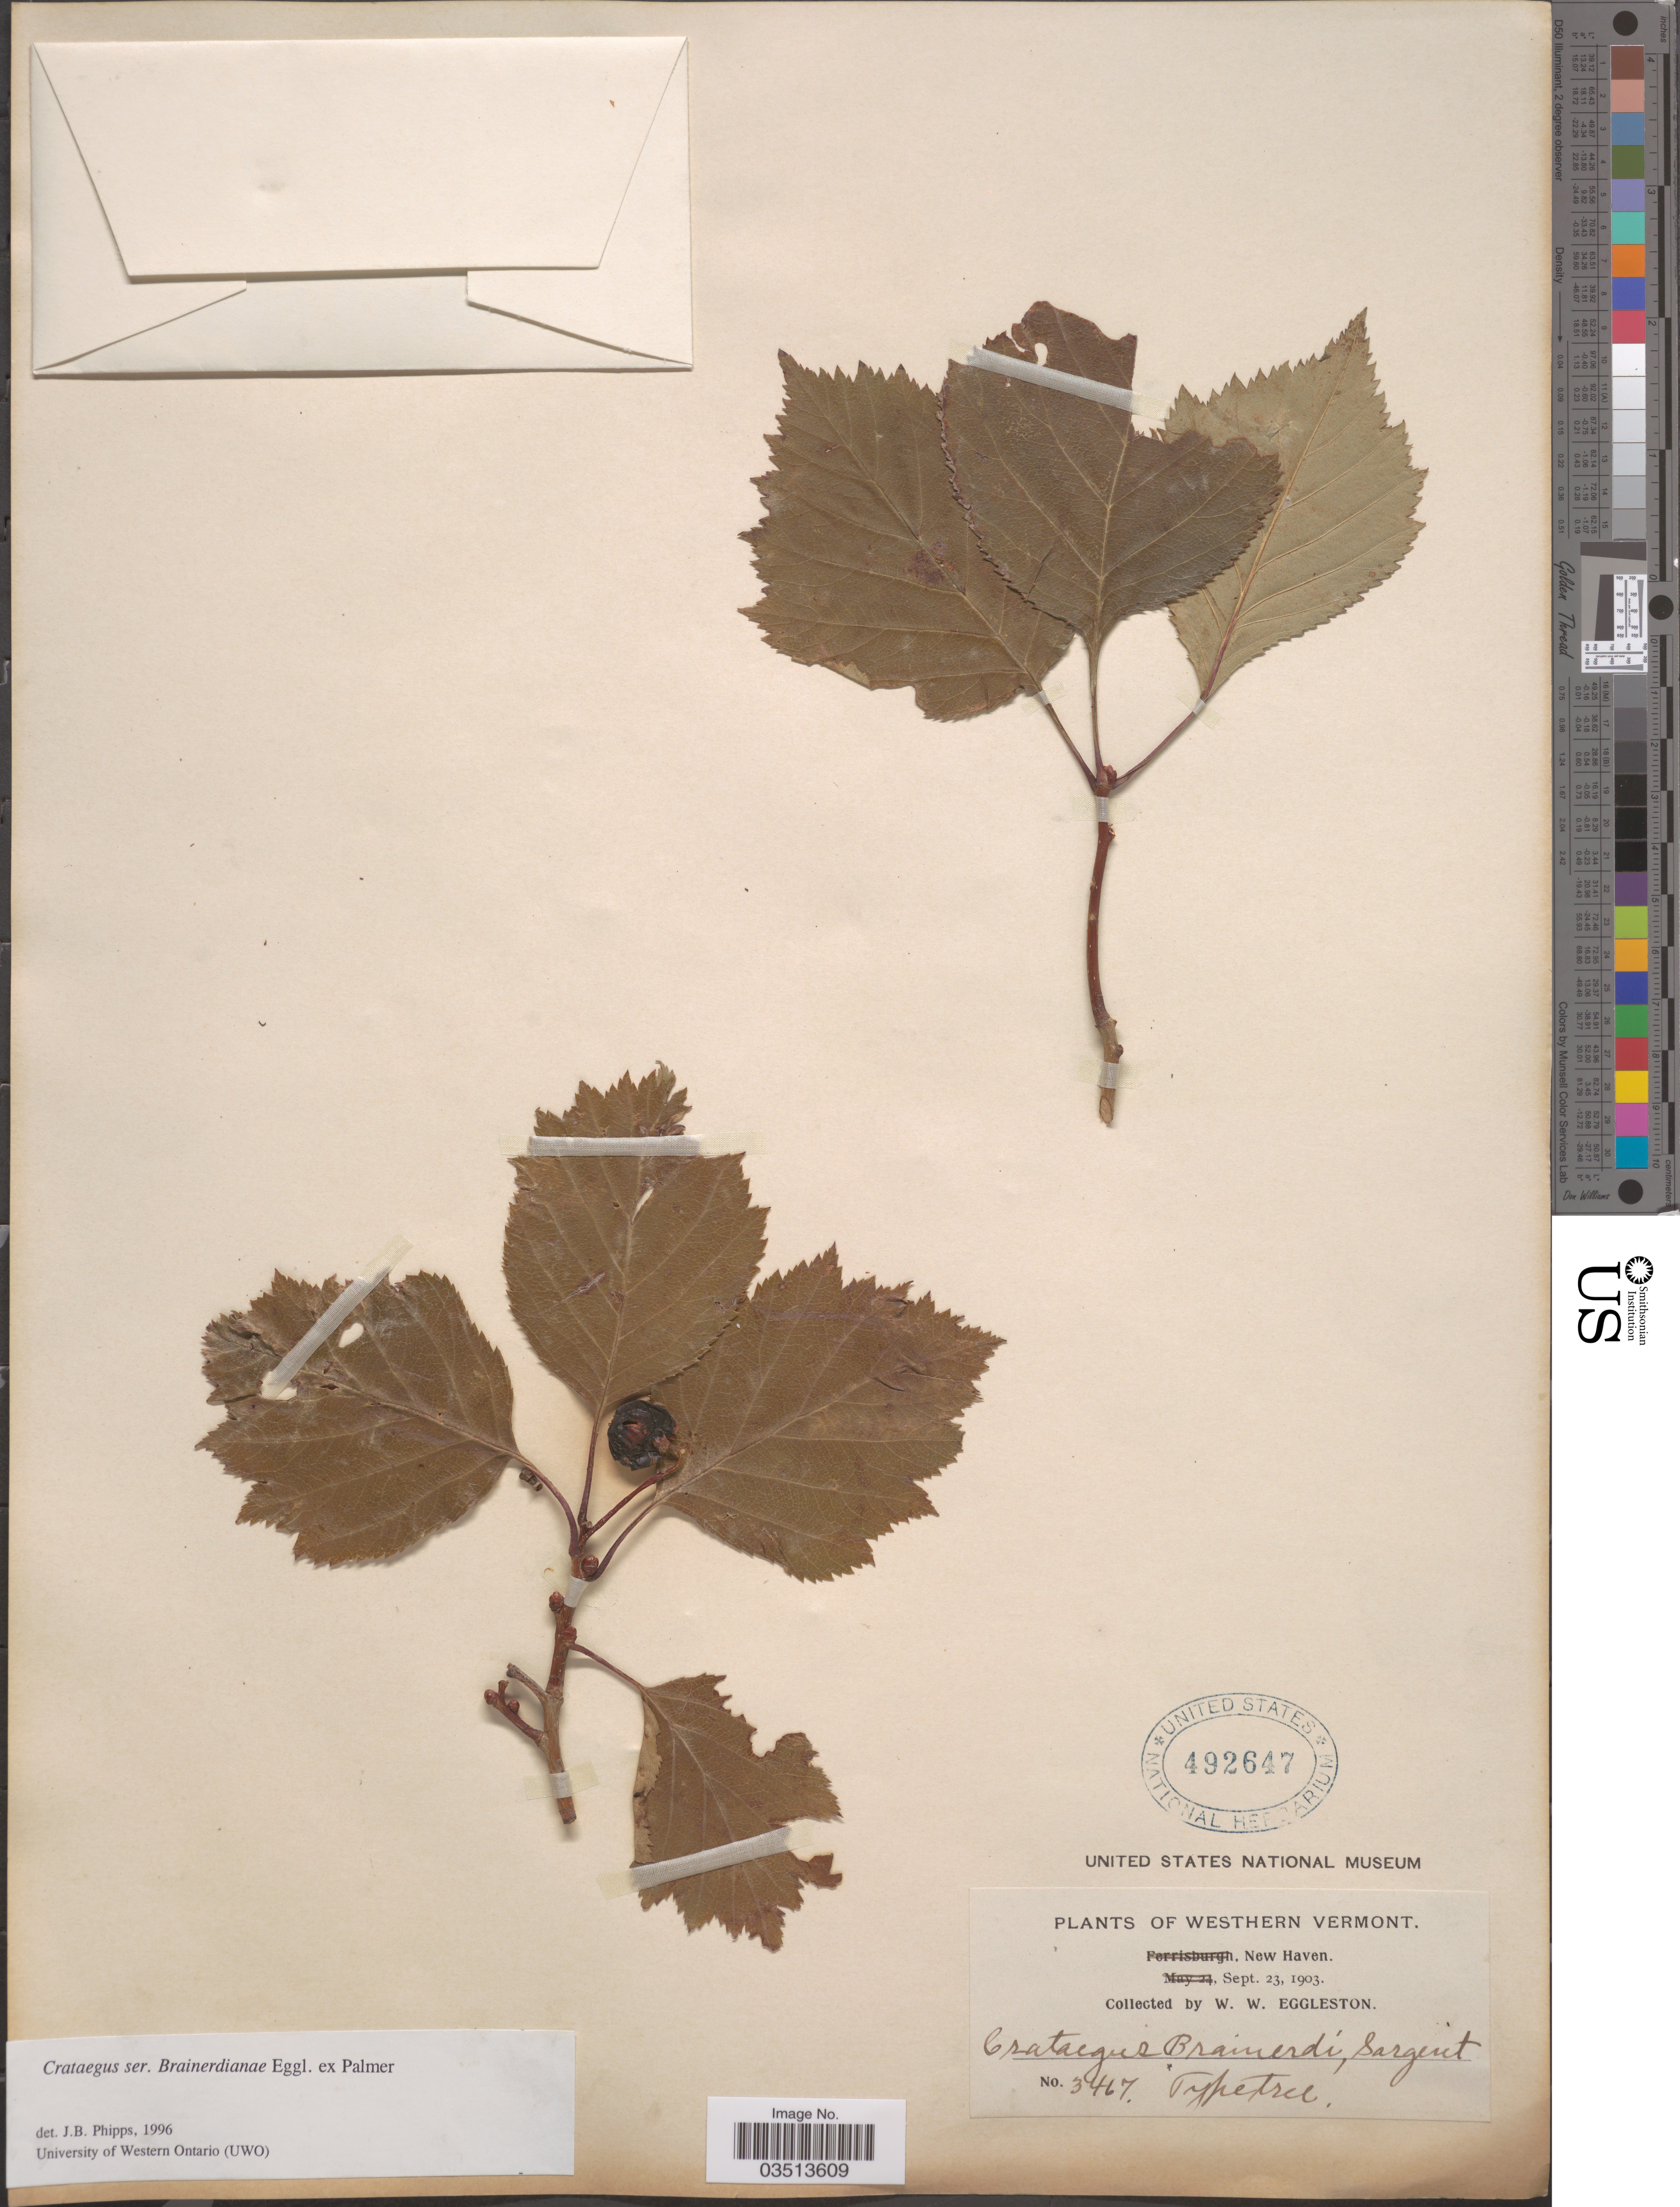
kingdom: Plantae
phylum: Tracheophyta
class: Magnoliopsida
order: Rosales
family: Rosaceae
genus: Crataegus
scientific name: Crataegus brainerdii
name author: Sarg.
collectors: W. W. Eggleston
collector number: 3467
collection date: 1903-09-23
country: United States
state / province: Vermont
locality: Westhern Vermont. New Haven.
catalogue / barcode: US 492647